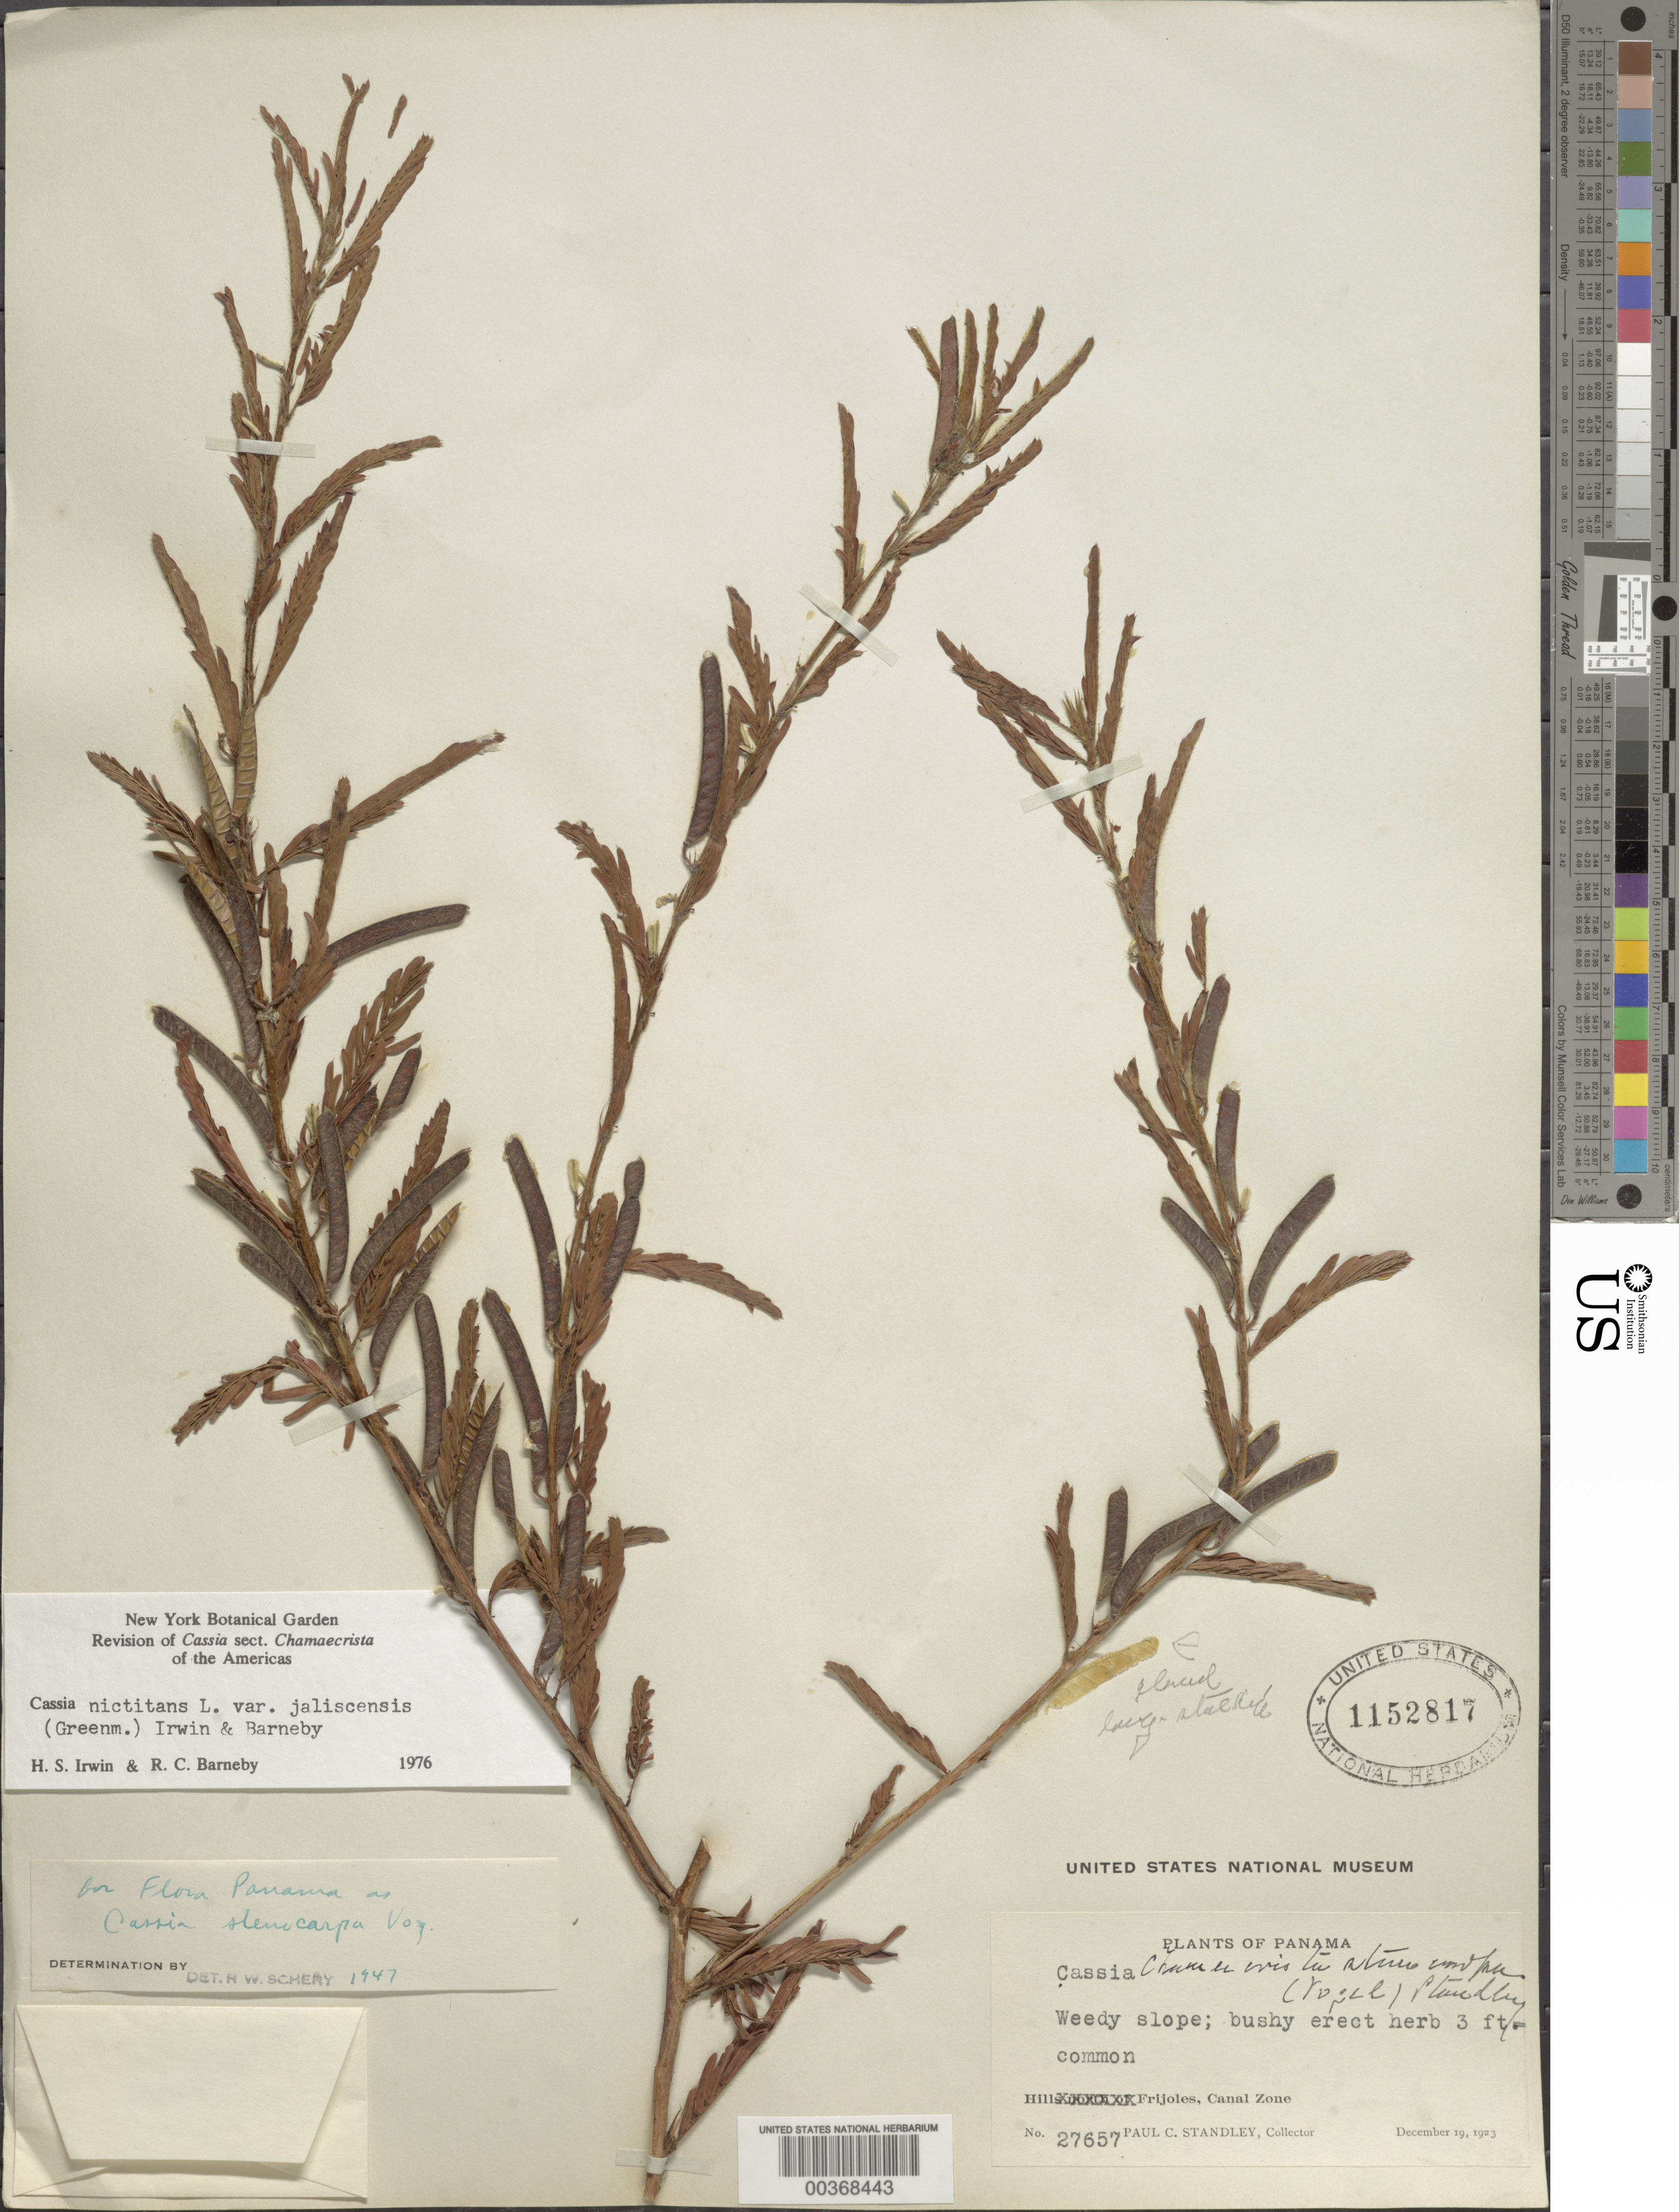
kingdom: Plantae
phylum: Tracheophyta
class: Magnoliopsida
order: Fabales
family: Fabaceae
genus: Chamaecrista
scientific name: Chamaecrista nictitans var. jaliscensis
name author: (Greenm.) H.S. Irwin & Barneby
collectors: P. C. Standley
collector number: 27657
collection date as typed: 19 Dec 1923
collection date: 1923-12-19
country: Panama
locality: Frijoles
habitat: Weedy slope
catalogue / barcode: US 1152817